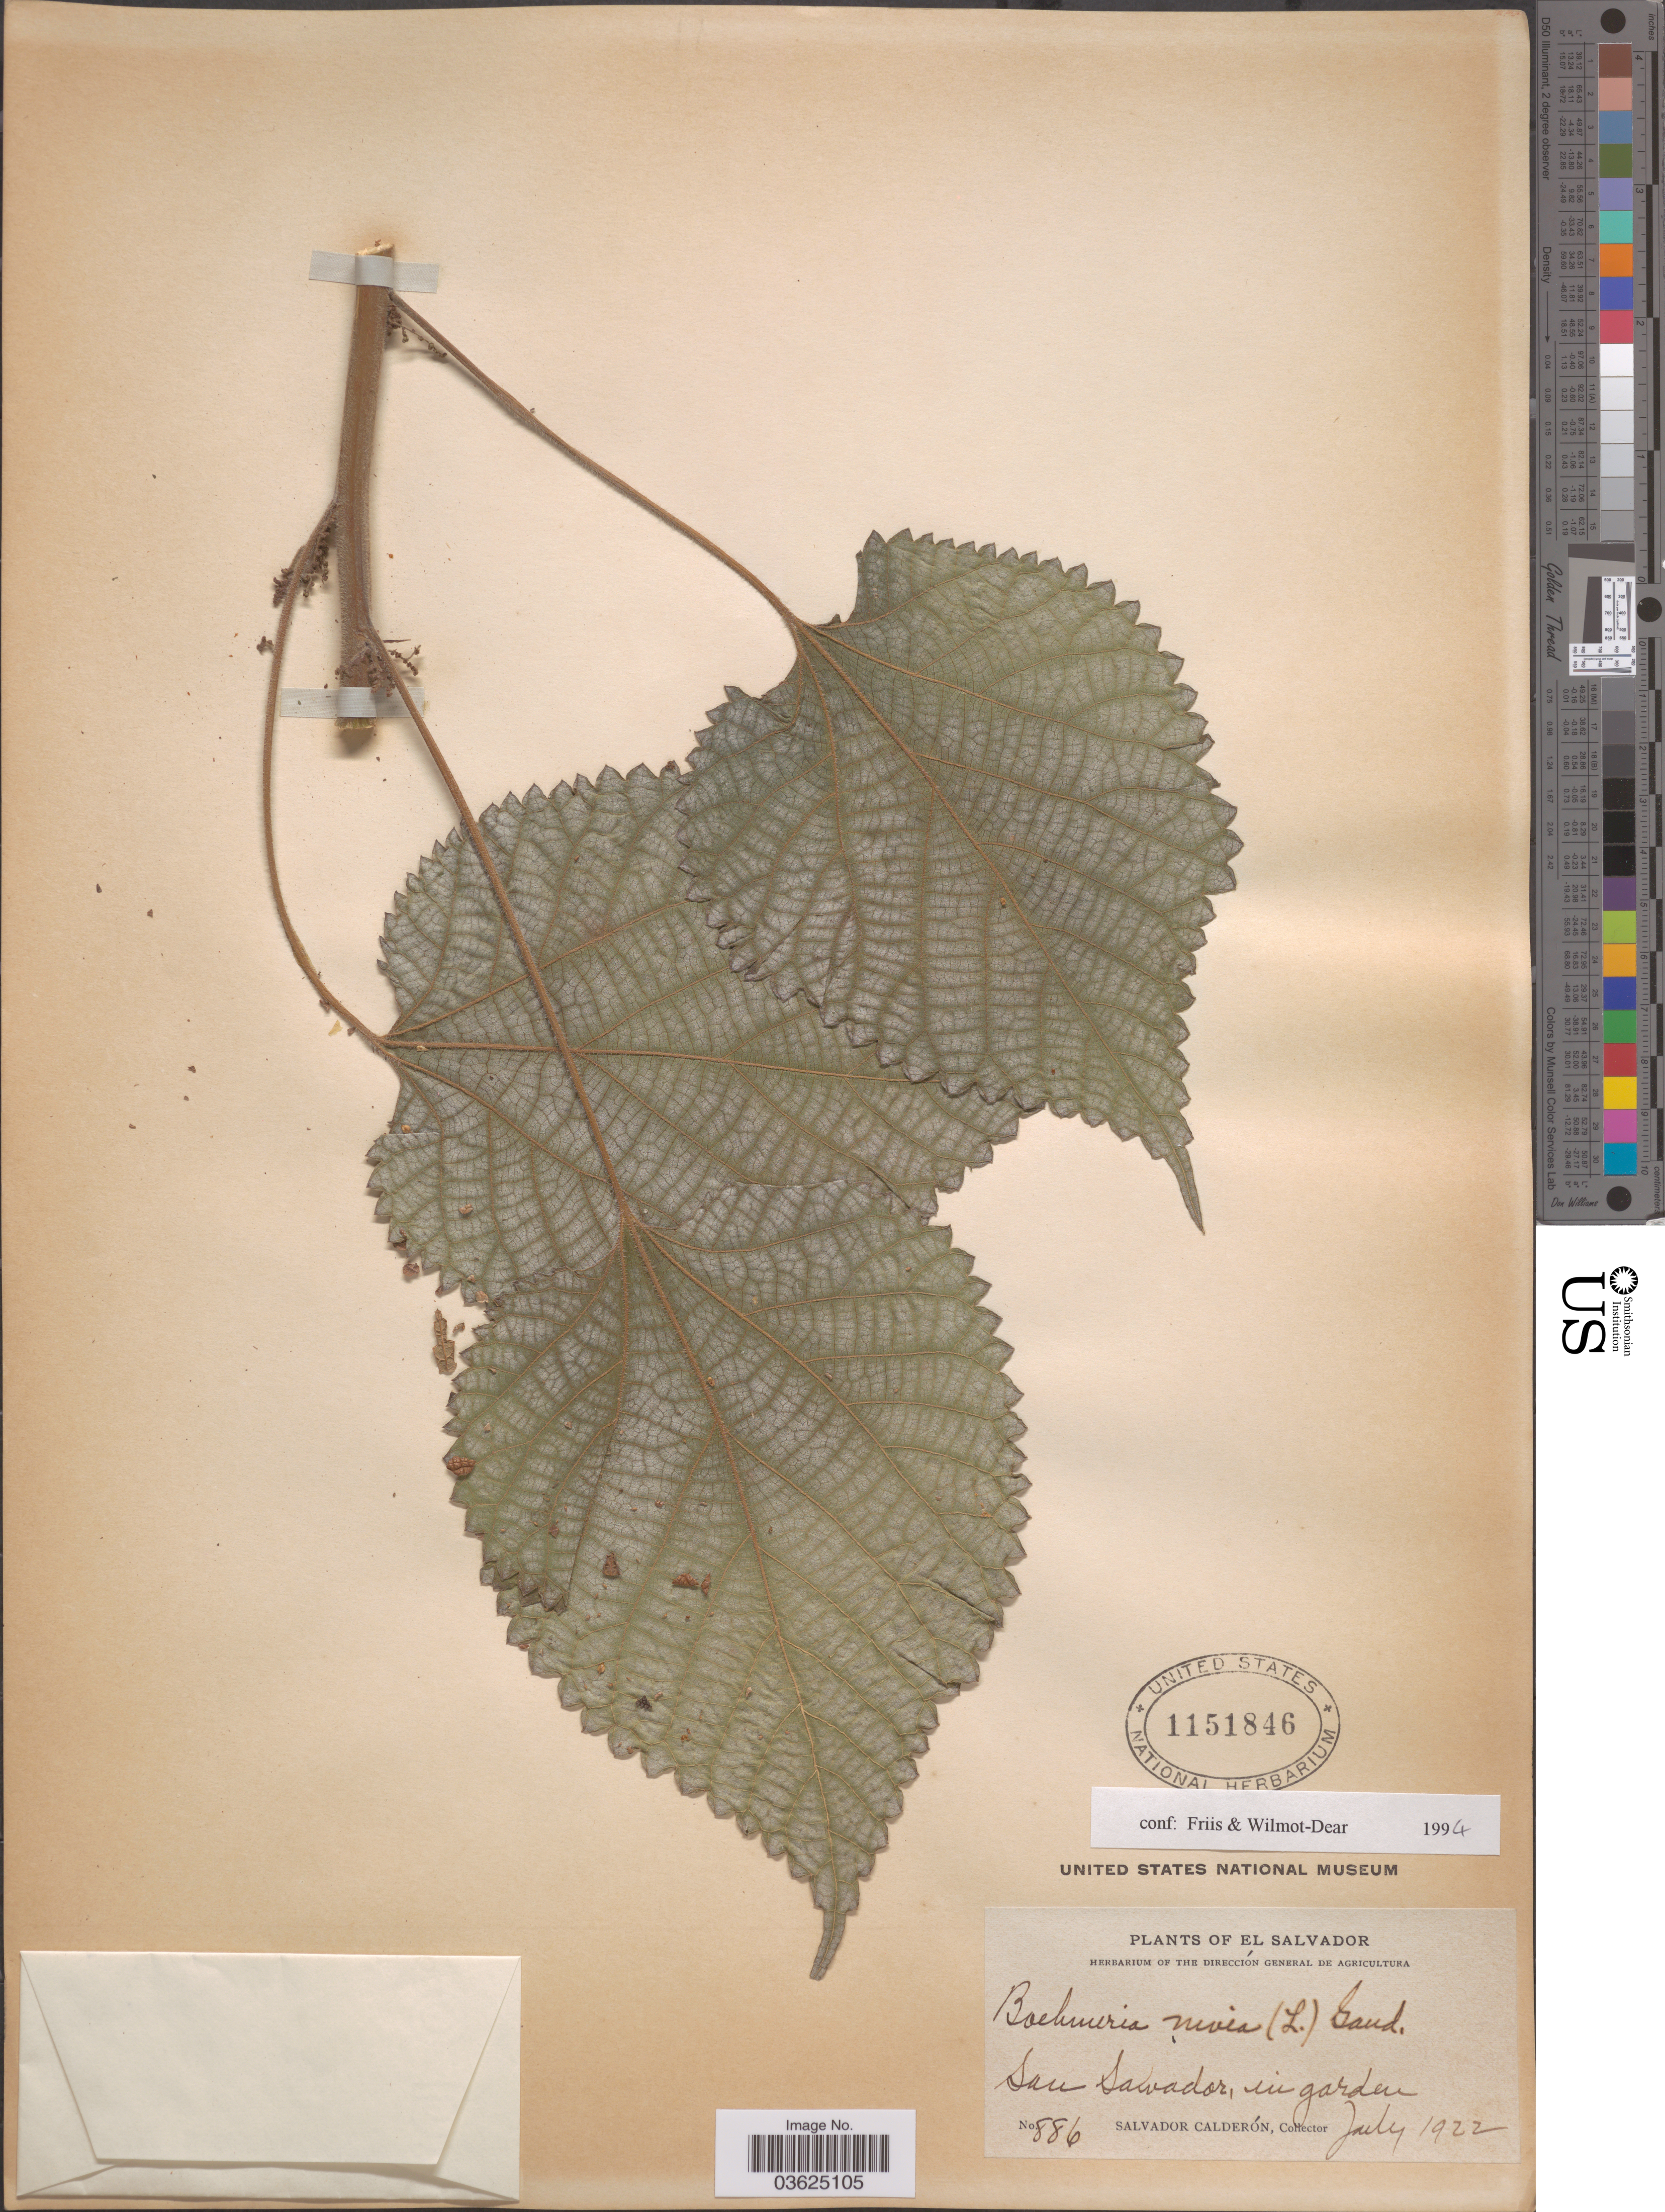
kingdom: Plantae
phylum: Tracheophyta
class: Magnoliopsida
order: Rosales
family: Urticaceae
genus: Boehmeria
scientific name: Boehmeria nivea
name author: (L.) Gaudich.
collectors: S. Calderón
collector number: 886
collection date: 1922-07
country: El Salvador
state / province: San Salvador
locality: In garden.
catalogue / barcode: US 1151846